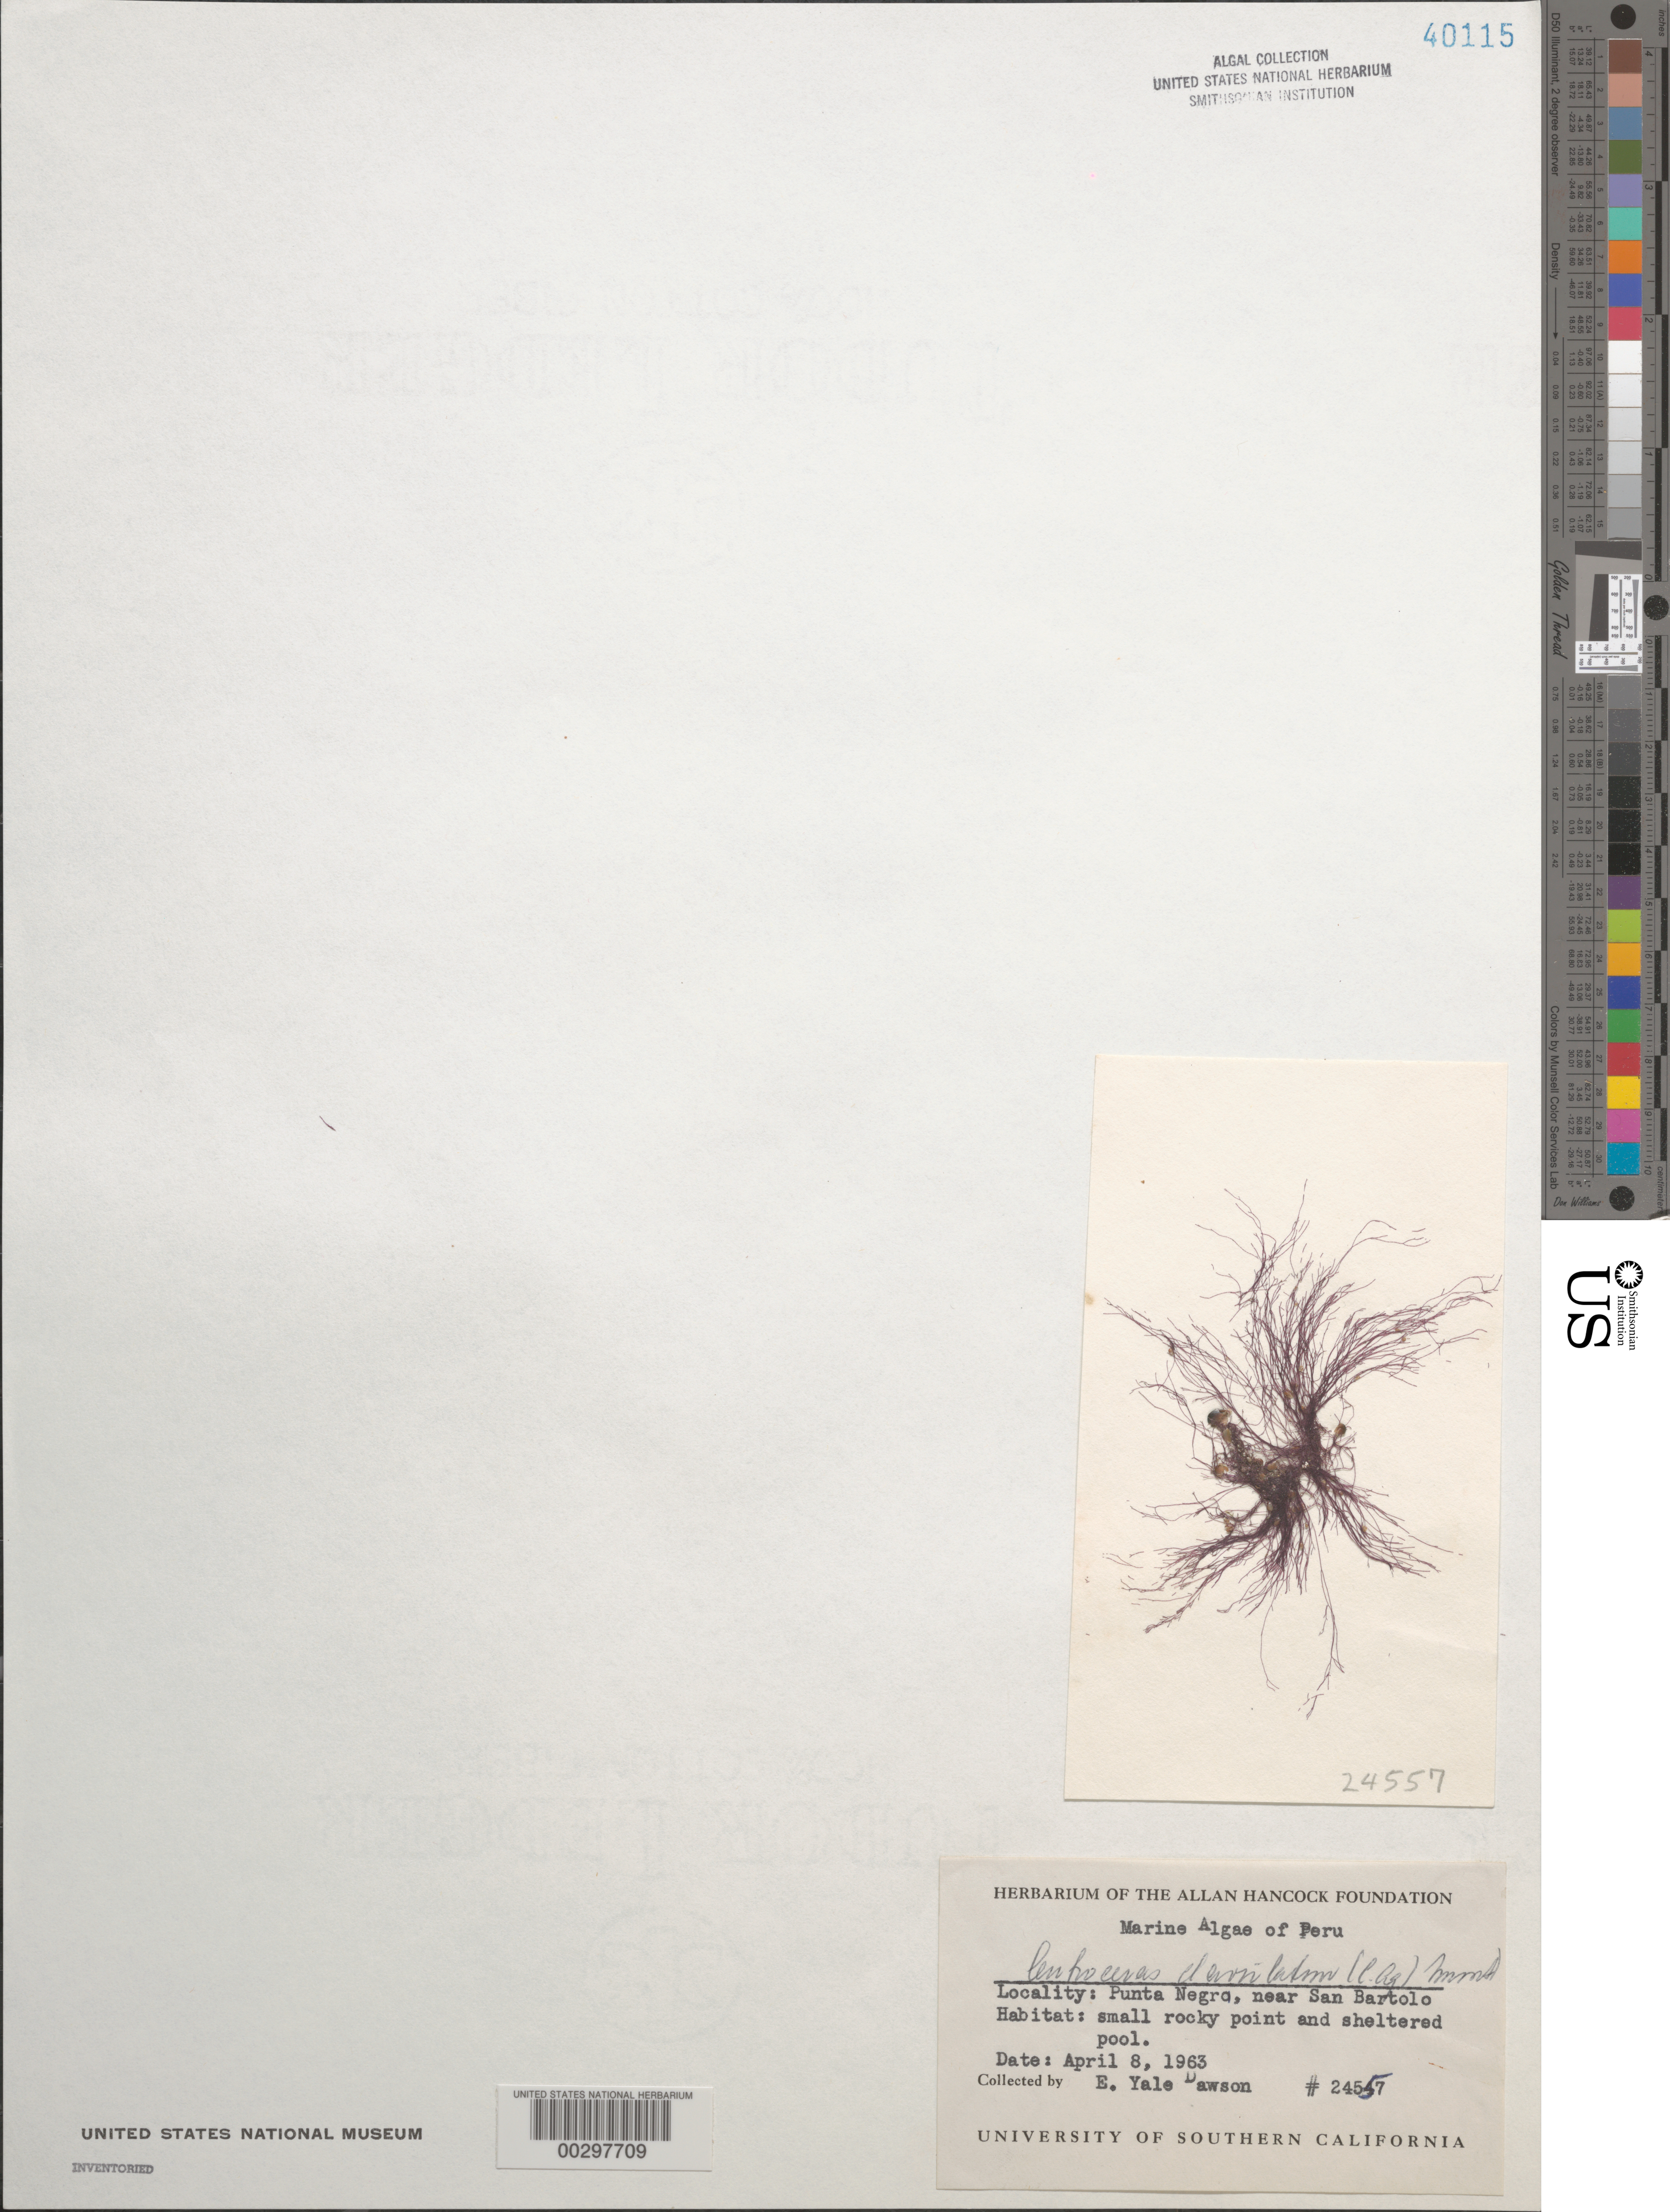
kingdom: Plantae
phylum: Rhodophyta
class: Florideophyceae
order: Ceramiales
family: Ceramiaceae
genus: Centroceras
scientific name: Centroceras clavulatum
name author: (C. Agardh) Mont.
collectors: E. Y. Dawson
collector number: EYD 24557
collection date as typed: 08 Apr 1963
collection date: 1963-04-08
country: Peru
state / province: Piura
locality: Punta negro, near san bartolo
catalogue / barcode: US 40115